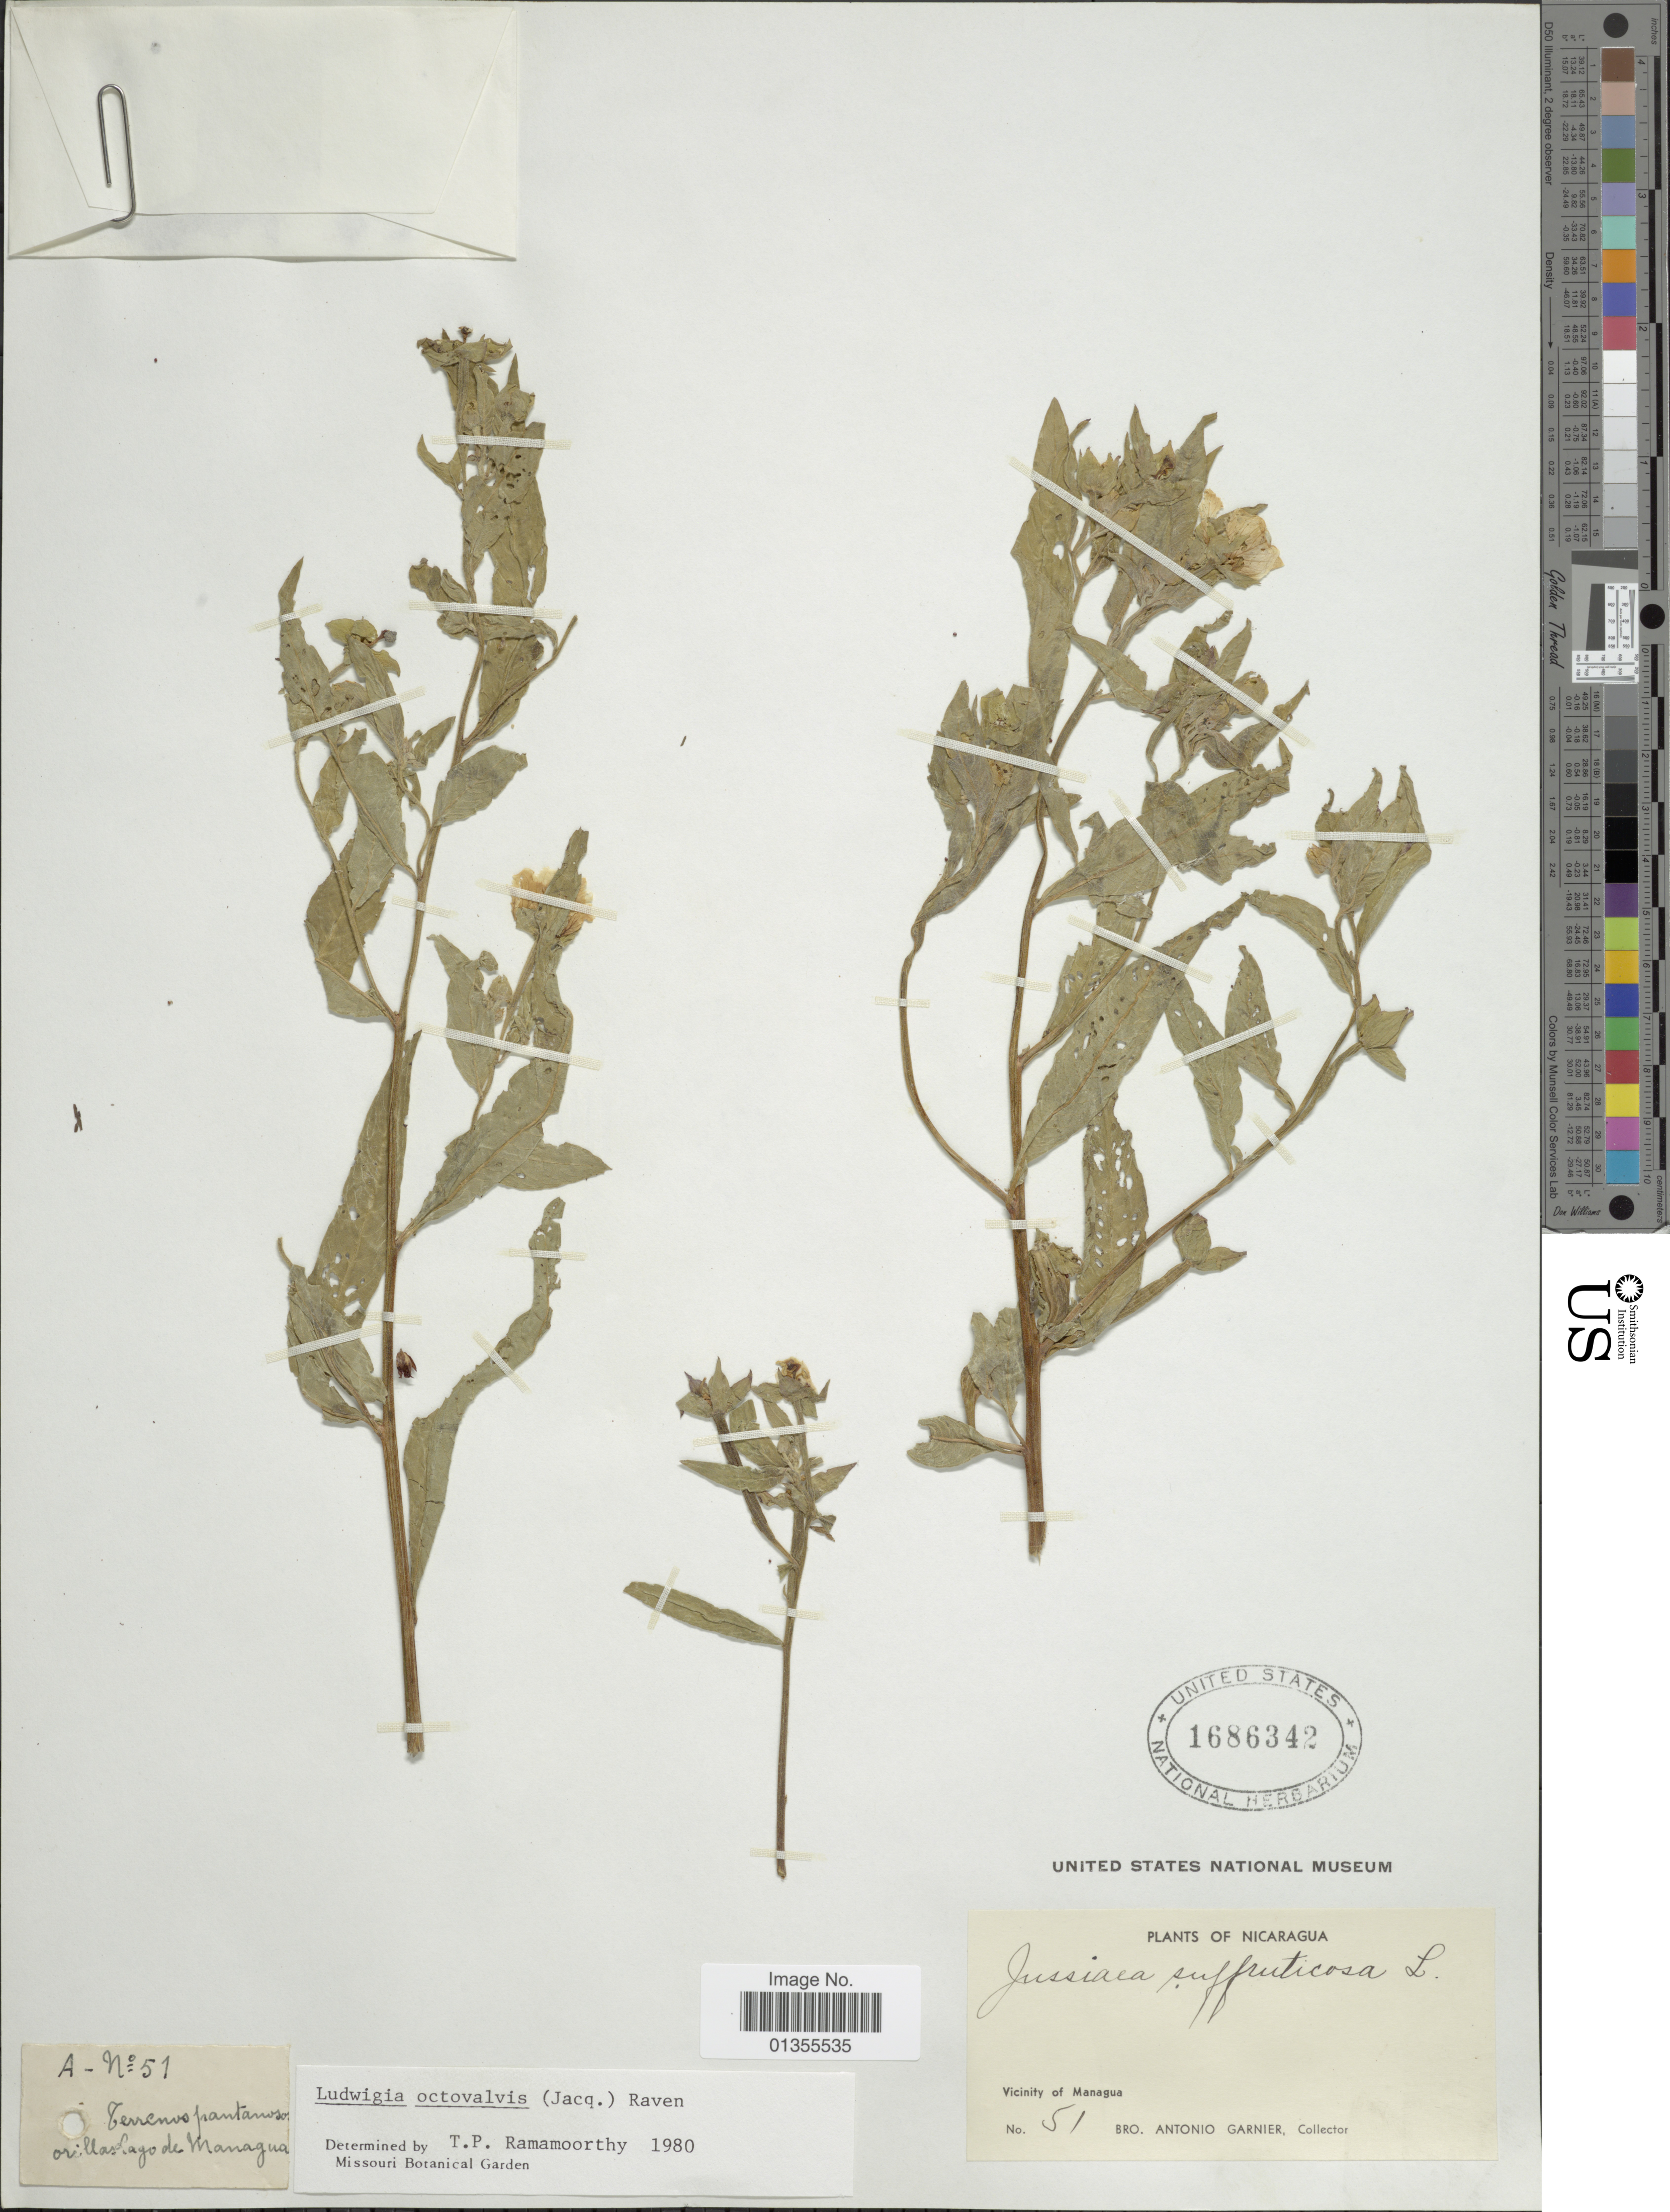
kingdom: Plantae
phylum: Tracheophyta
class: Magnoliopsida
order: Myrtales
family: Onagraceae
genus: Ludwigia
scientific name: Ludwigia octovalvis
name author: (Jacq.) P.H. Raven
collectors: Bro. A. Garnier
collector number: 51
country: Nicaragua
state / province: Managua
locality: Vicinity of Managua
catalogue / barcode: US 1686342